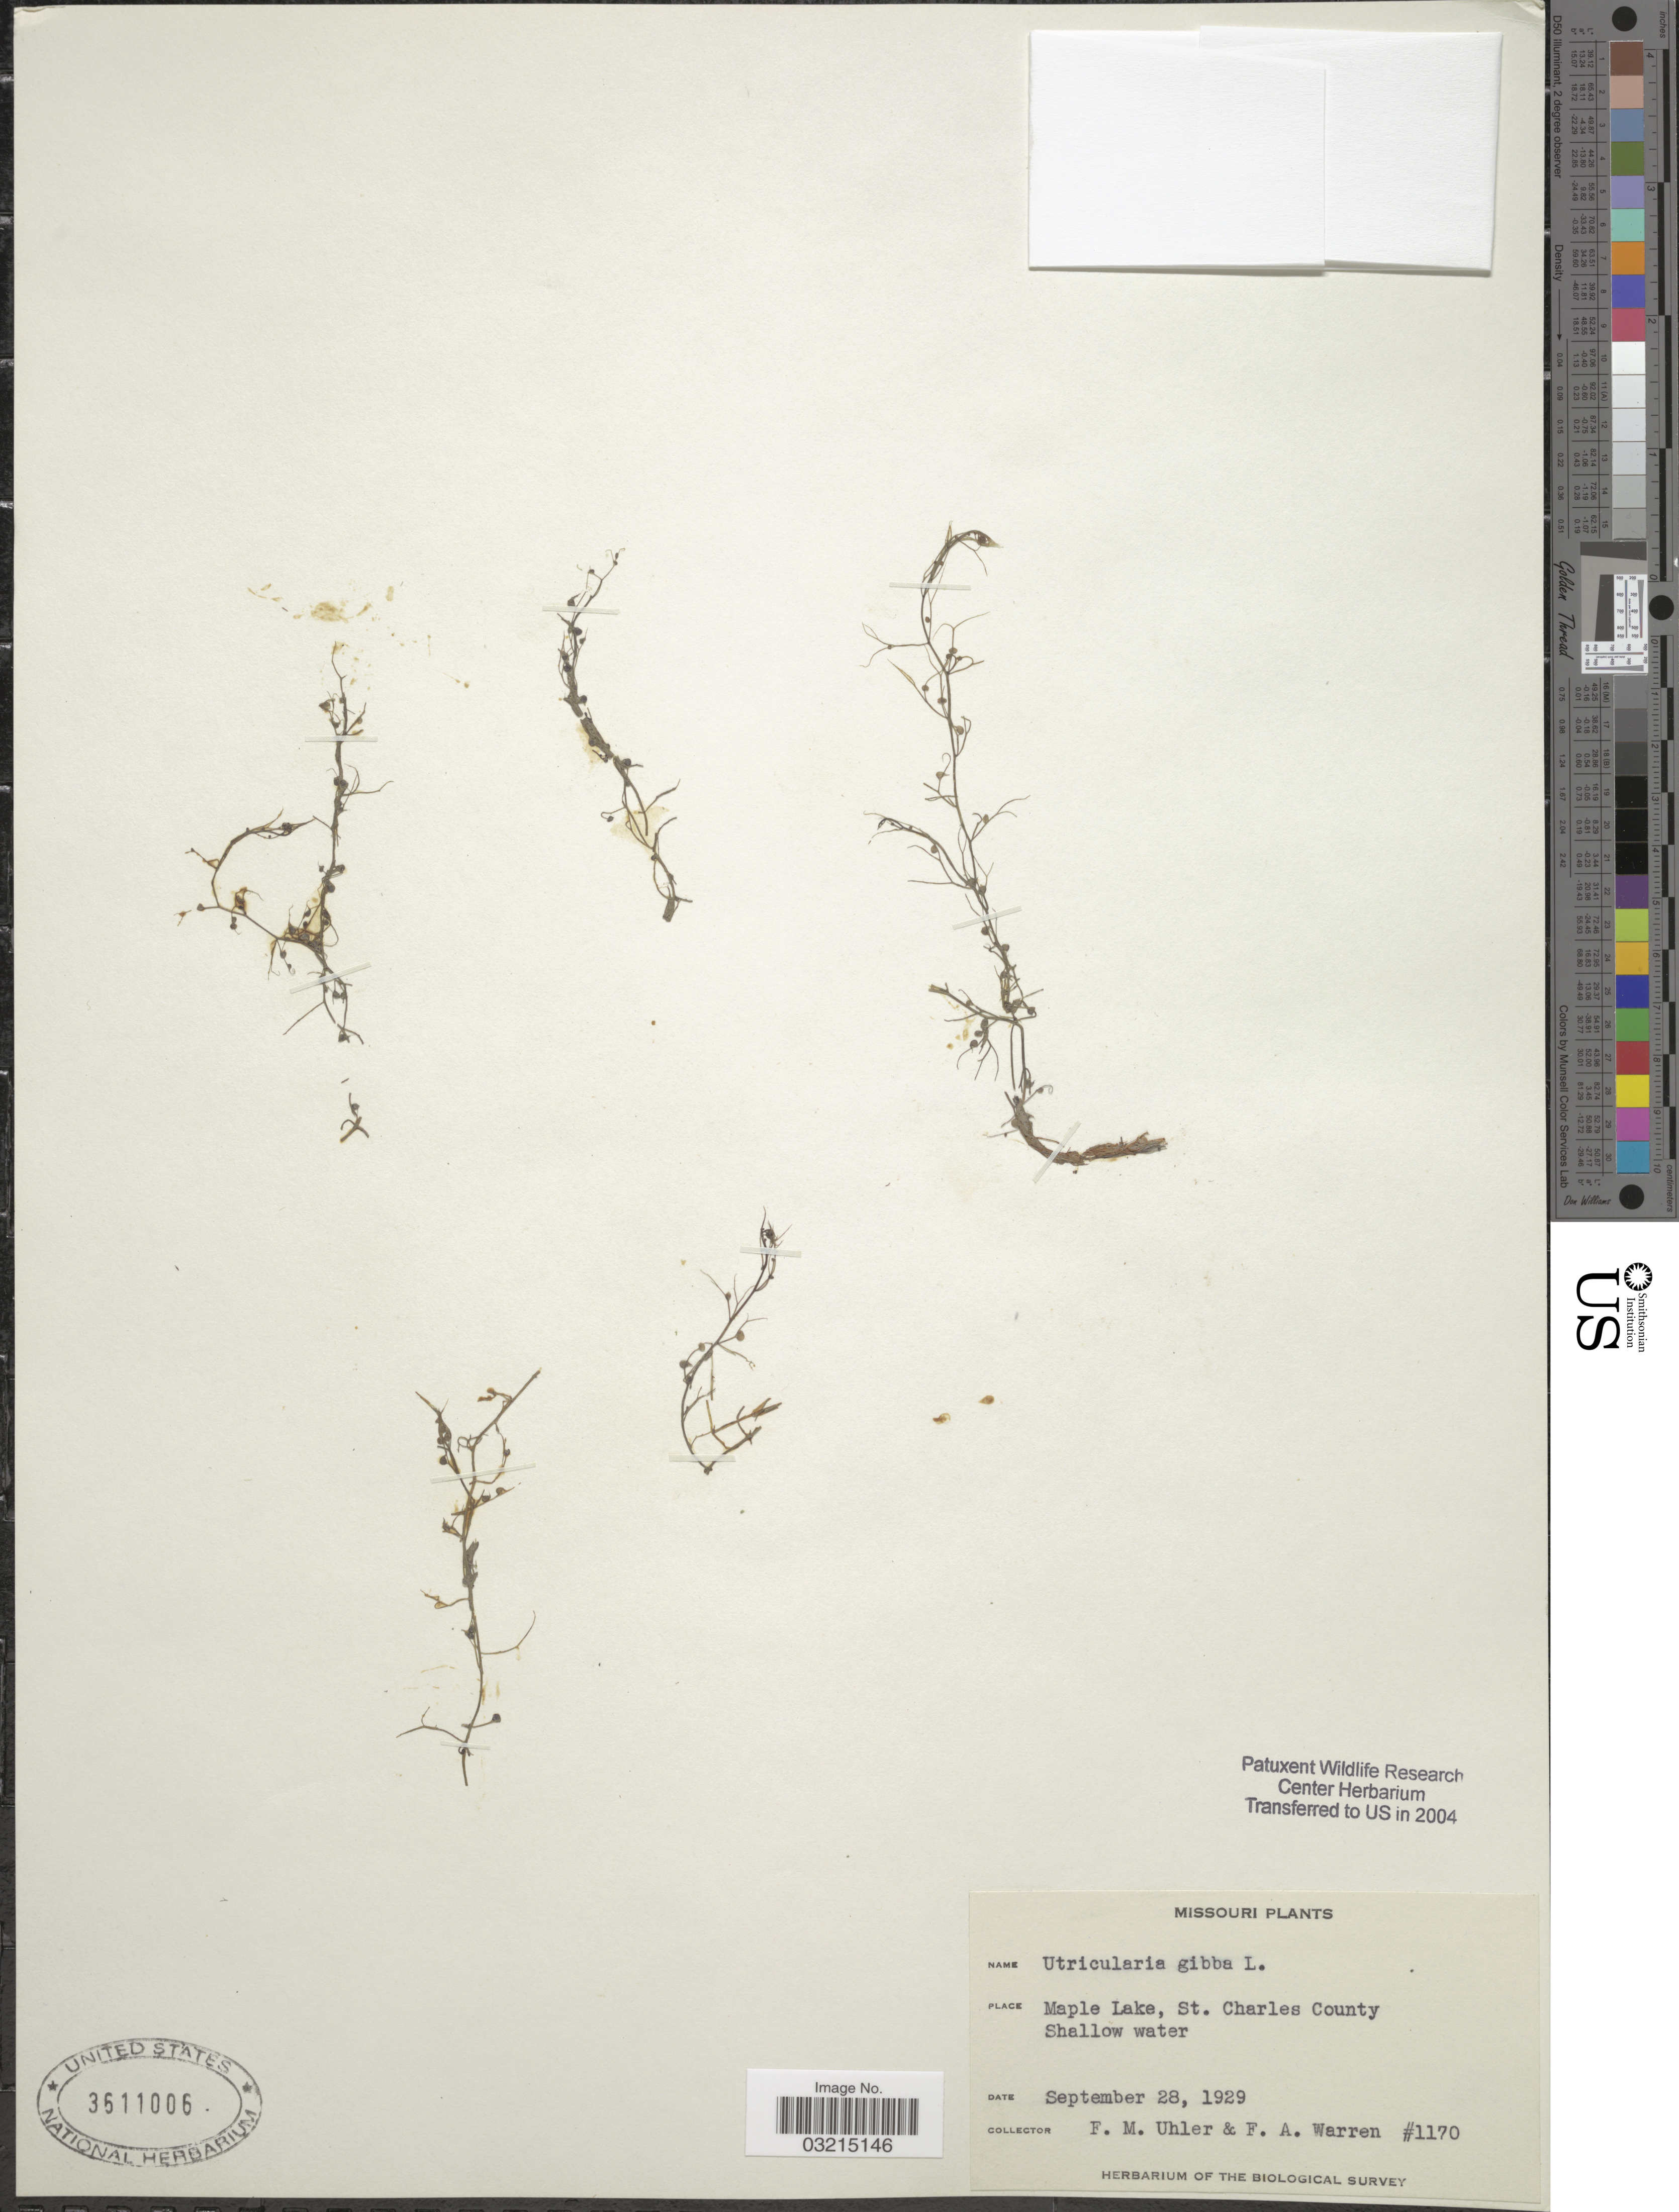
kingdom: Plantae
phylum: Tracheophyta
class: Magnoliopsida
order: Lamiales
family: Lentibulariaceae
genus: Utricularia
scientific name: Utricularia gibba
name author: L.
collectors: F. M. Uhler & F. Warren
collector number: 1170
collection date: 1929-09-28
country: United States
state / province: Missouri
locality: Maple Lake, St. Charles County. Shallow water.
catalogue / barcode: US 3611006